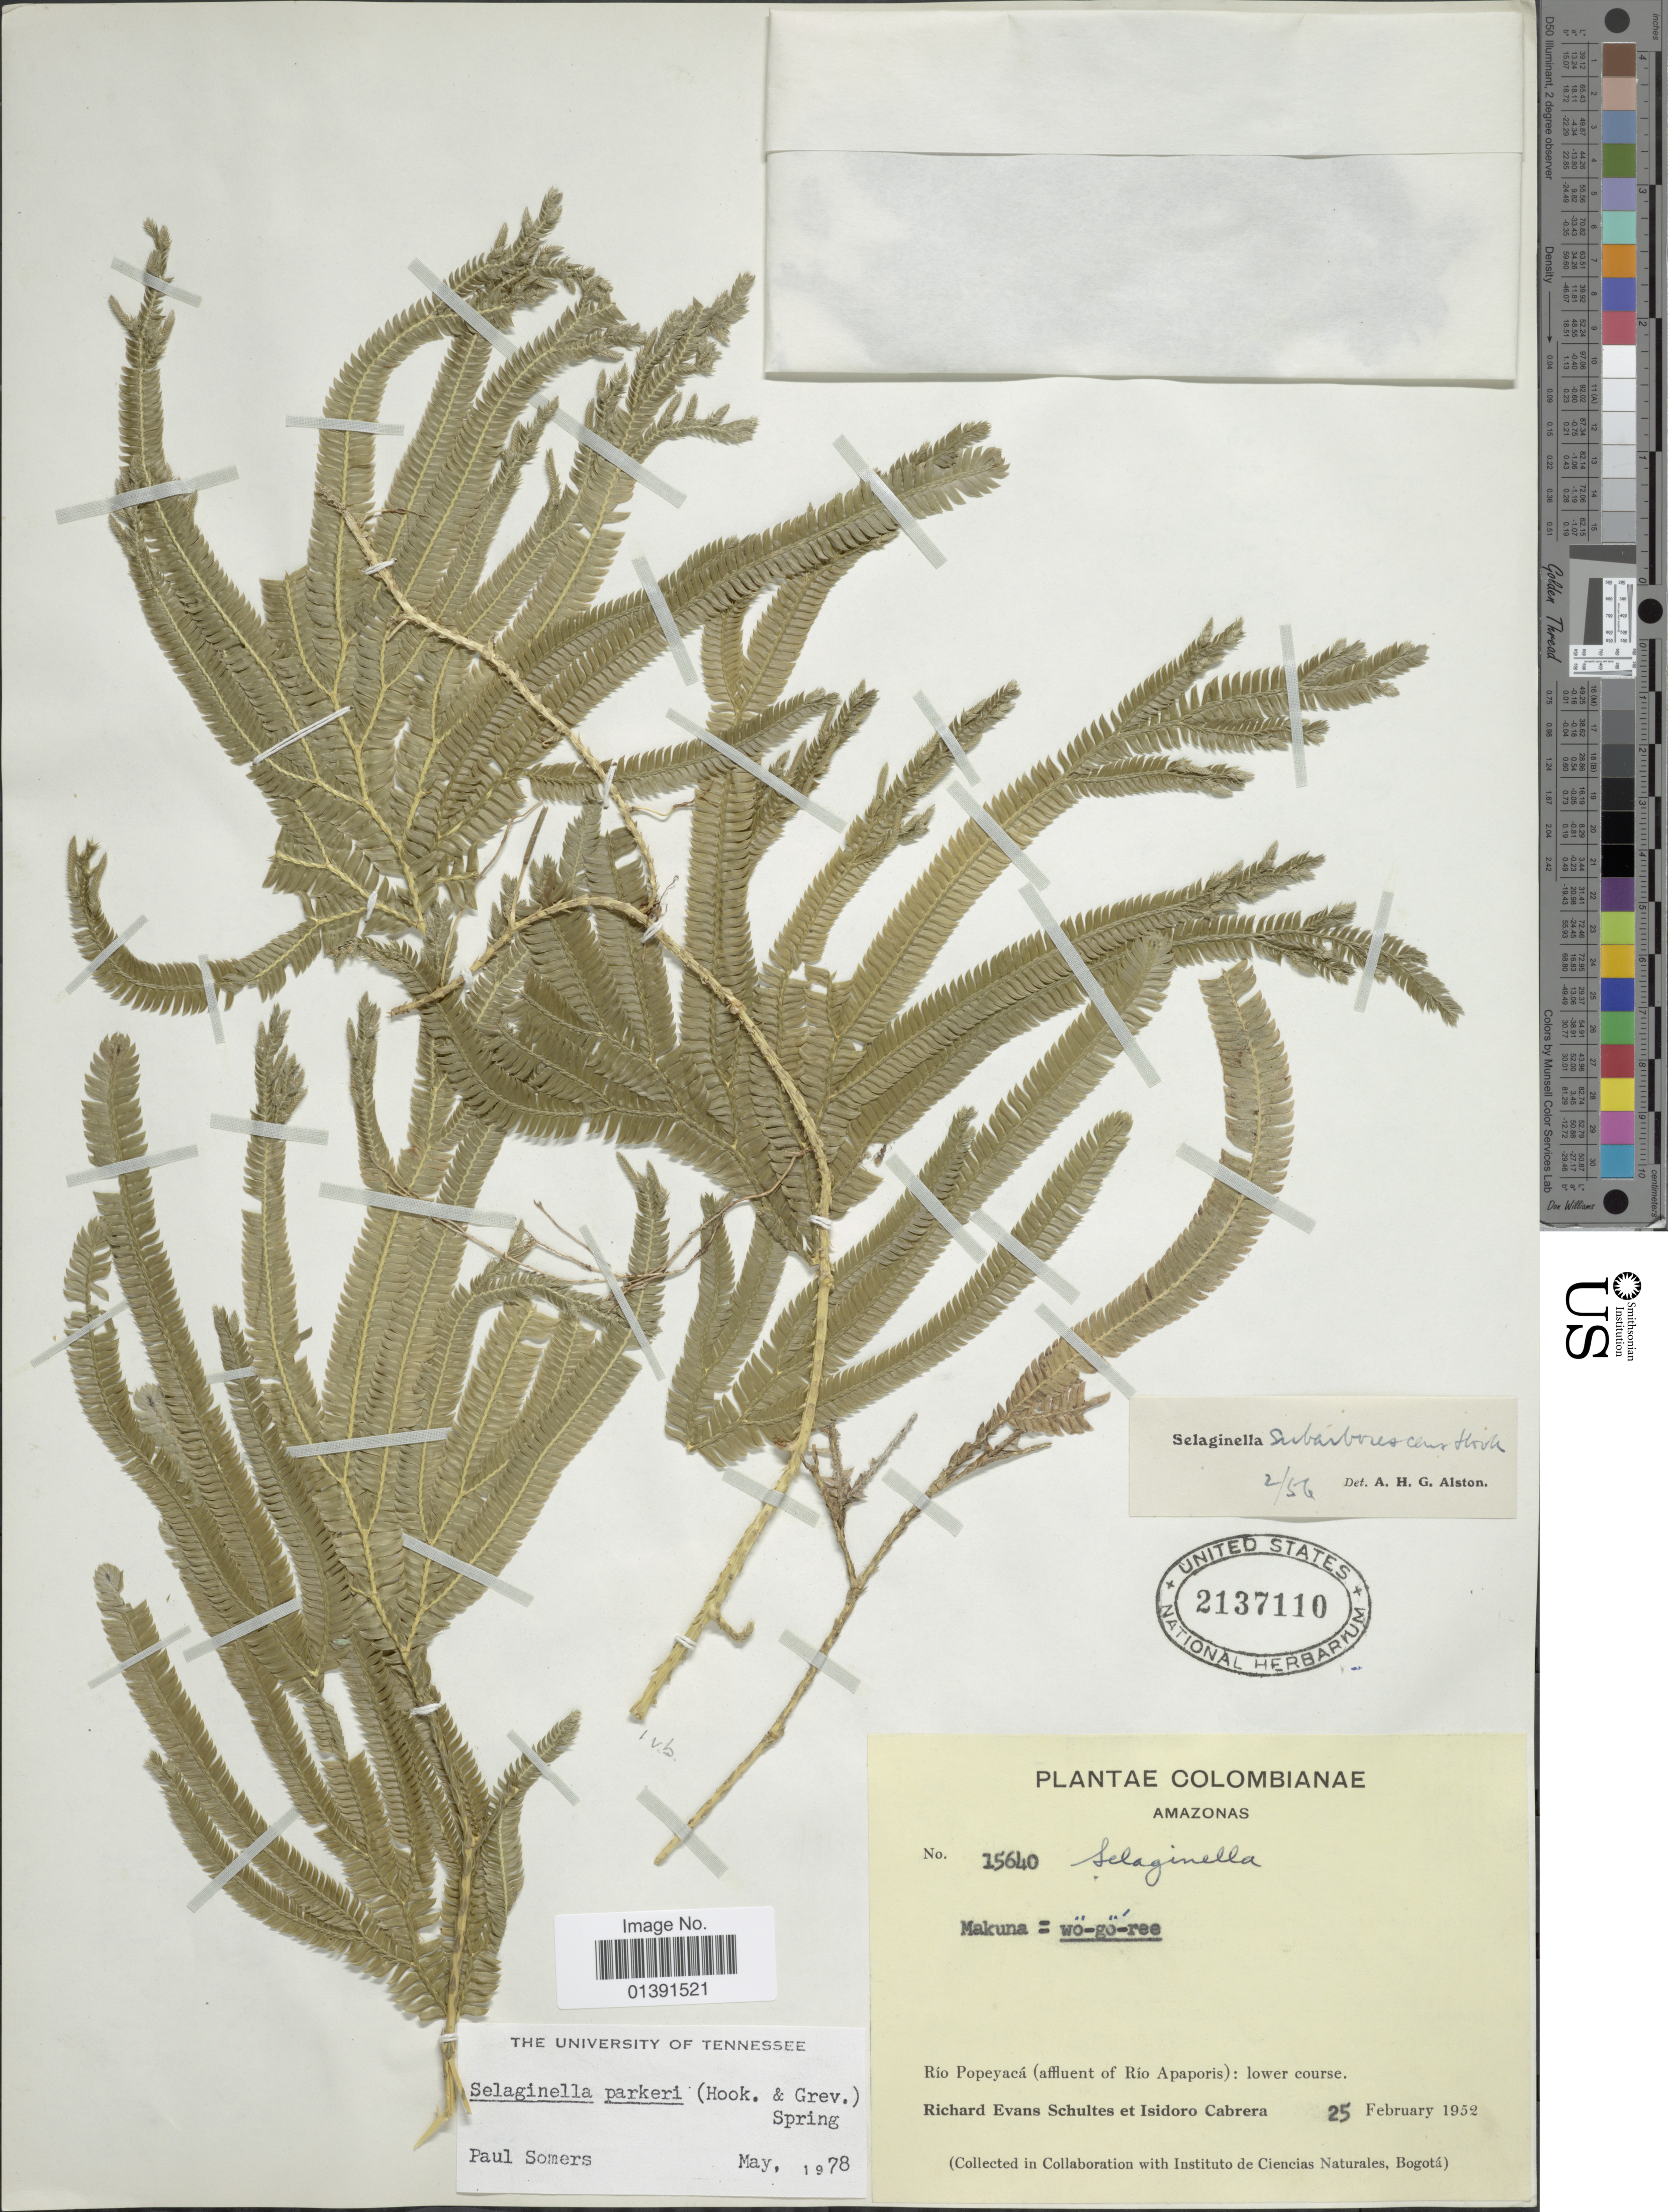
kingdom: Plantae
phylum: Tracheophyta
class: Lycopodiopsida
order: Selaginellales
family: Selaginellaceae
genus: Selaginella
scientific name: Selaginella parkeri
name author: (Hook. & Grev.) Spring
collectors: R. E. Schultes & I. Cabrera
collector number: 15640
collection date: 1952-02-25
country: Colombia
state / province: Amazônas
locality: Rio Popeyacá (affluent of Rio Apaporis): lower course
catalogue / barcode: US 2137110